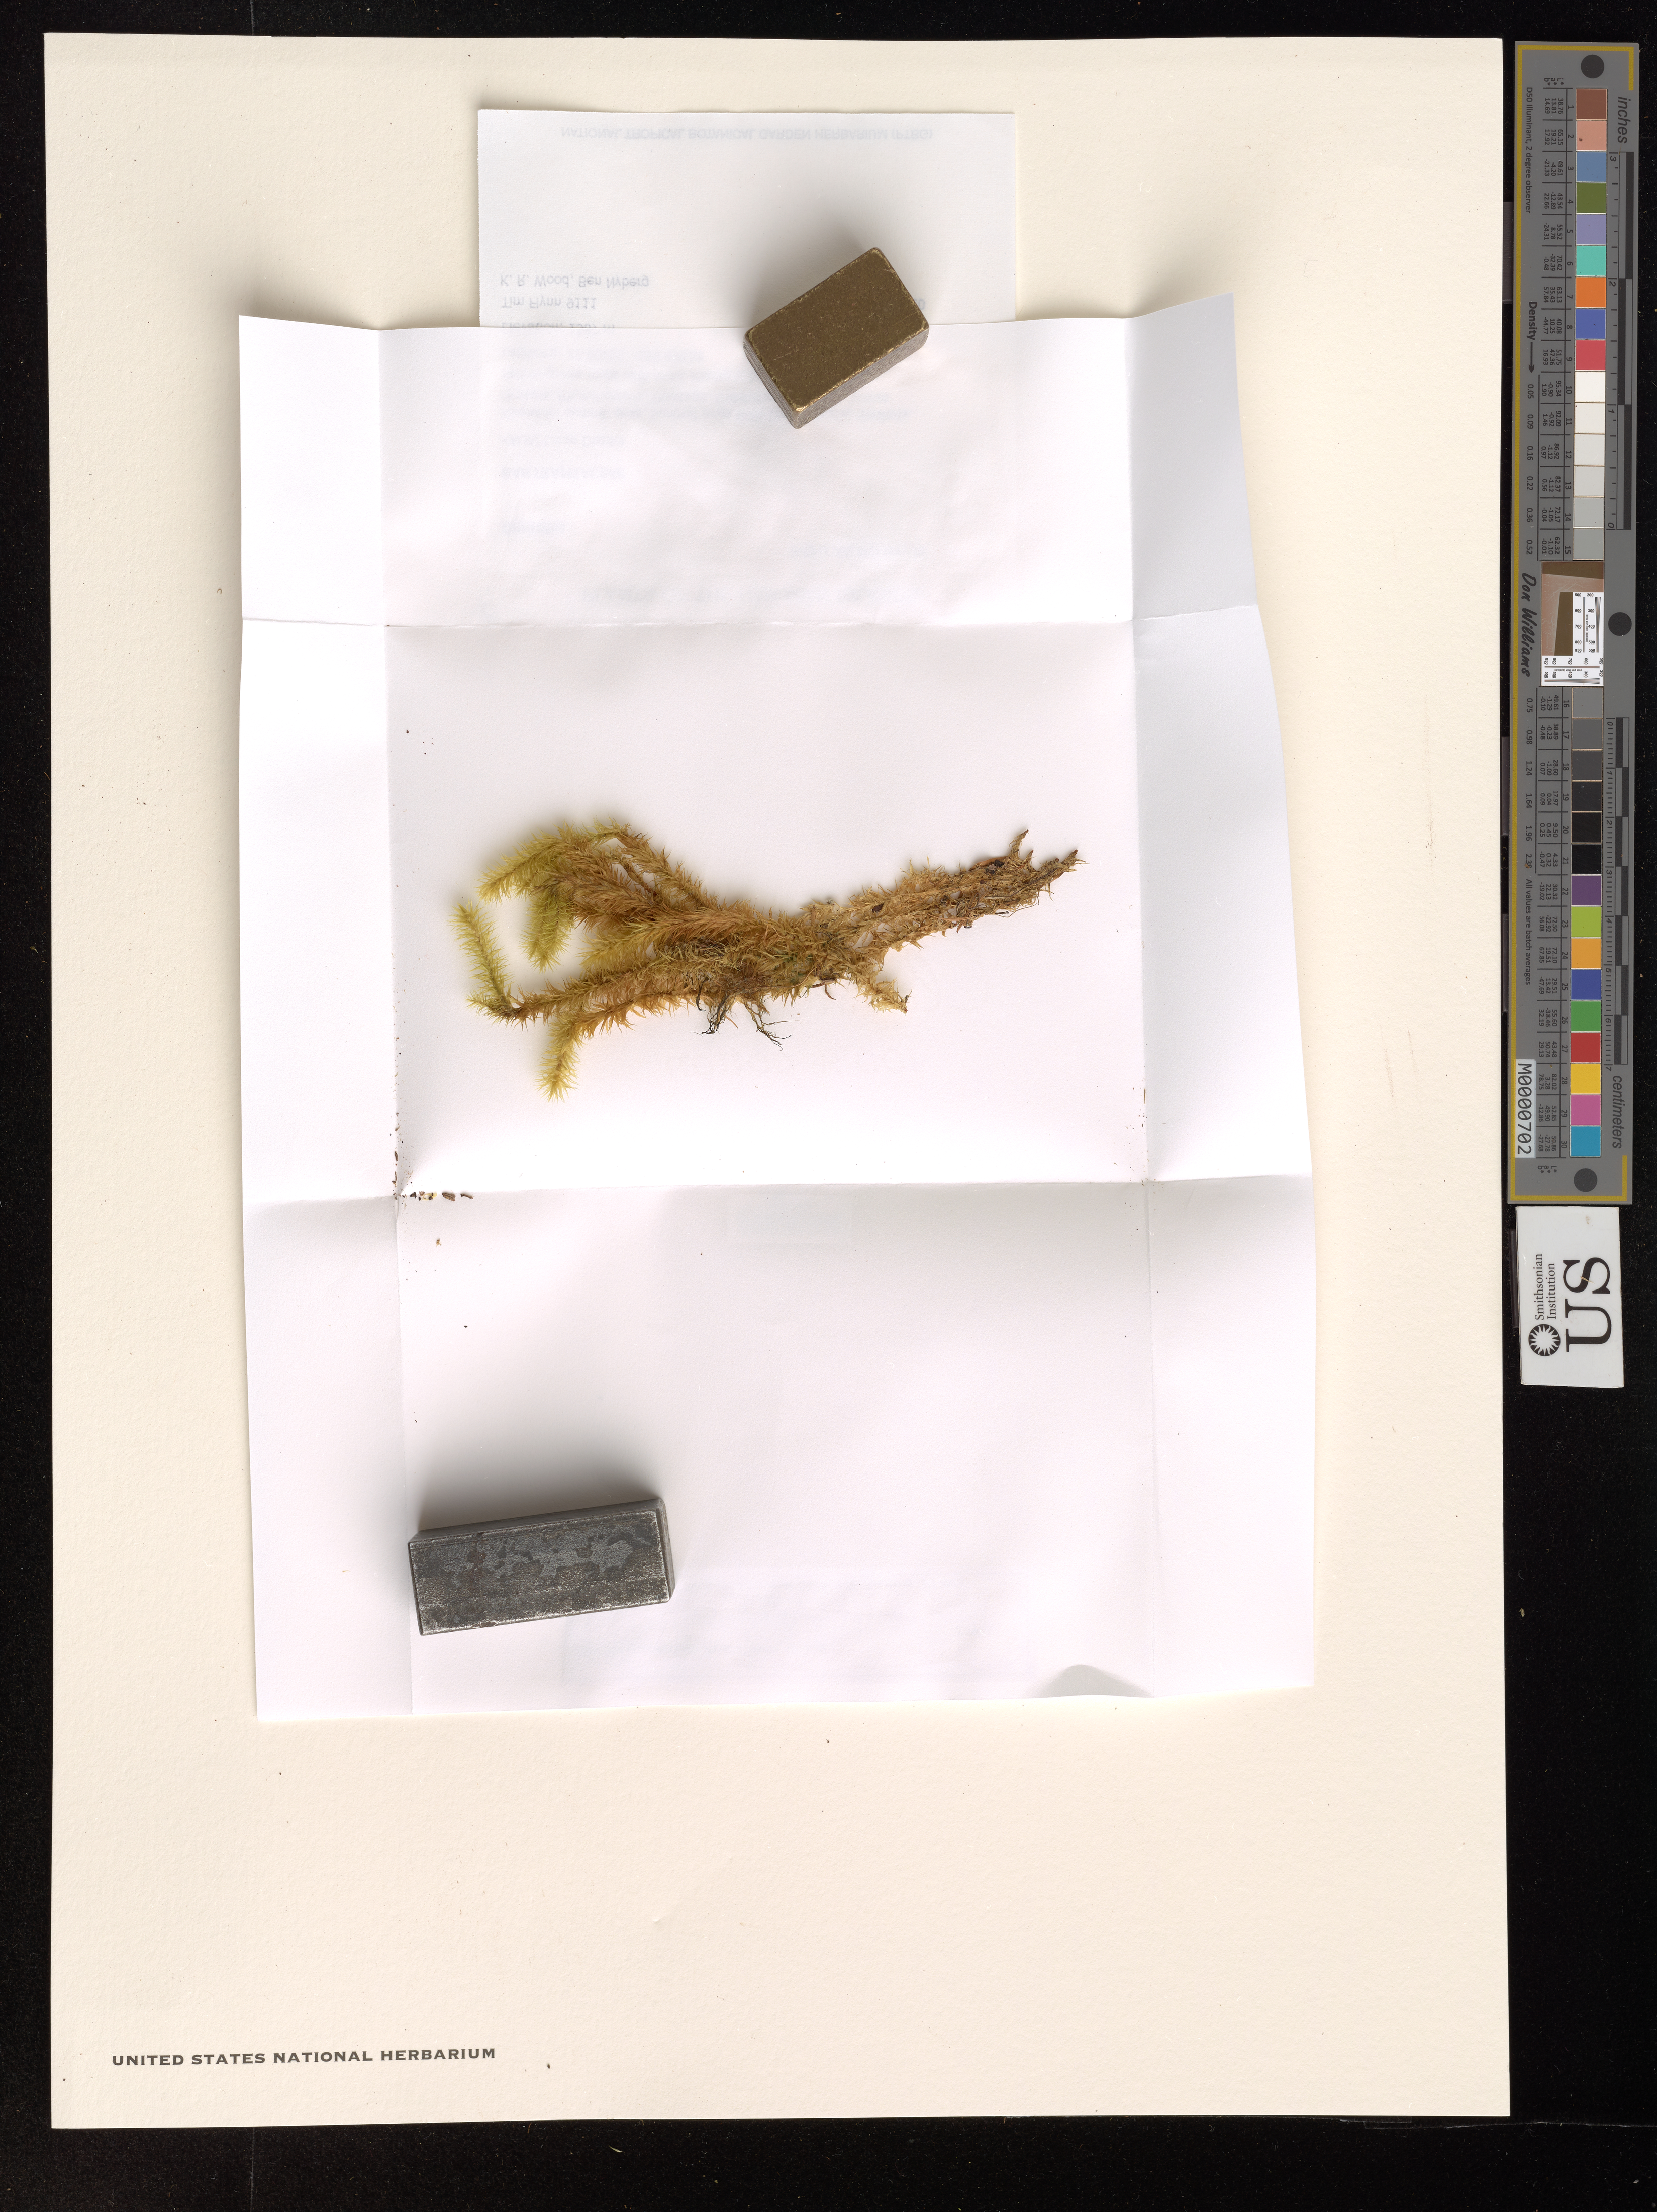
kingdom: Plantae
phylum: Bryophyta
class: Bryopsida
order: Bartramiales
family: Bartramiaceae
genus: Breutelia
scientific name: Breutelia arundinifolia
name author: (Duby) M. Fleisch.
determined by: Toren, David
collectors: T. Flynn, K. R. Wood & B. Nyberg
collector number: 9111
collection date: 2020-10-02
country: United States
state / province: Hawaii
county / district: Kauai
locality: The Hawaiian Islands. Kauai Lihue District. Kawaikini summit area.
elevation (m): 1587